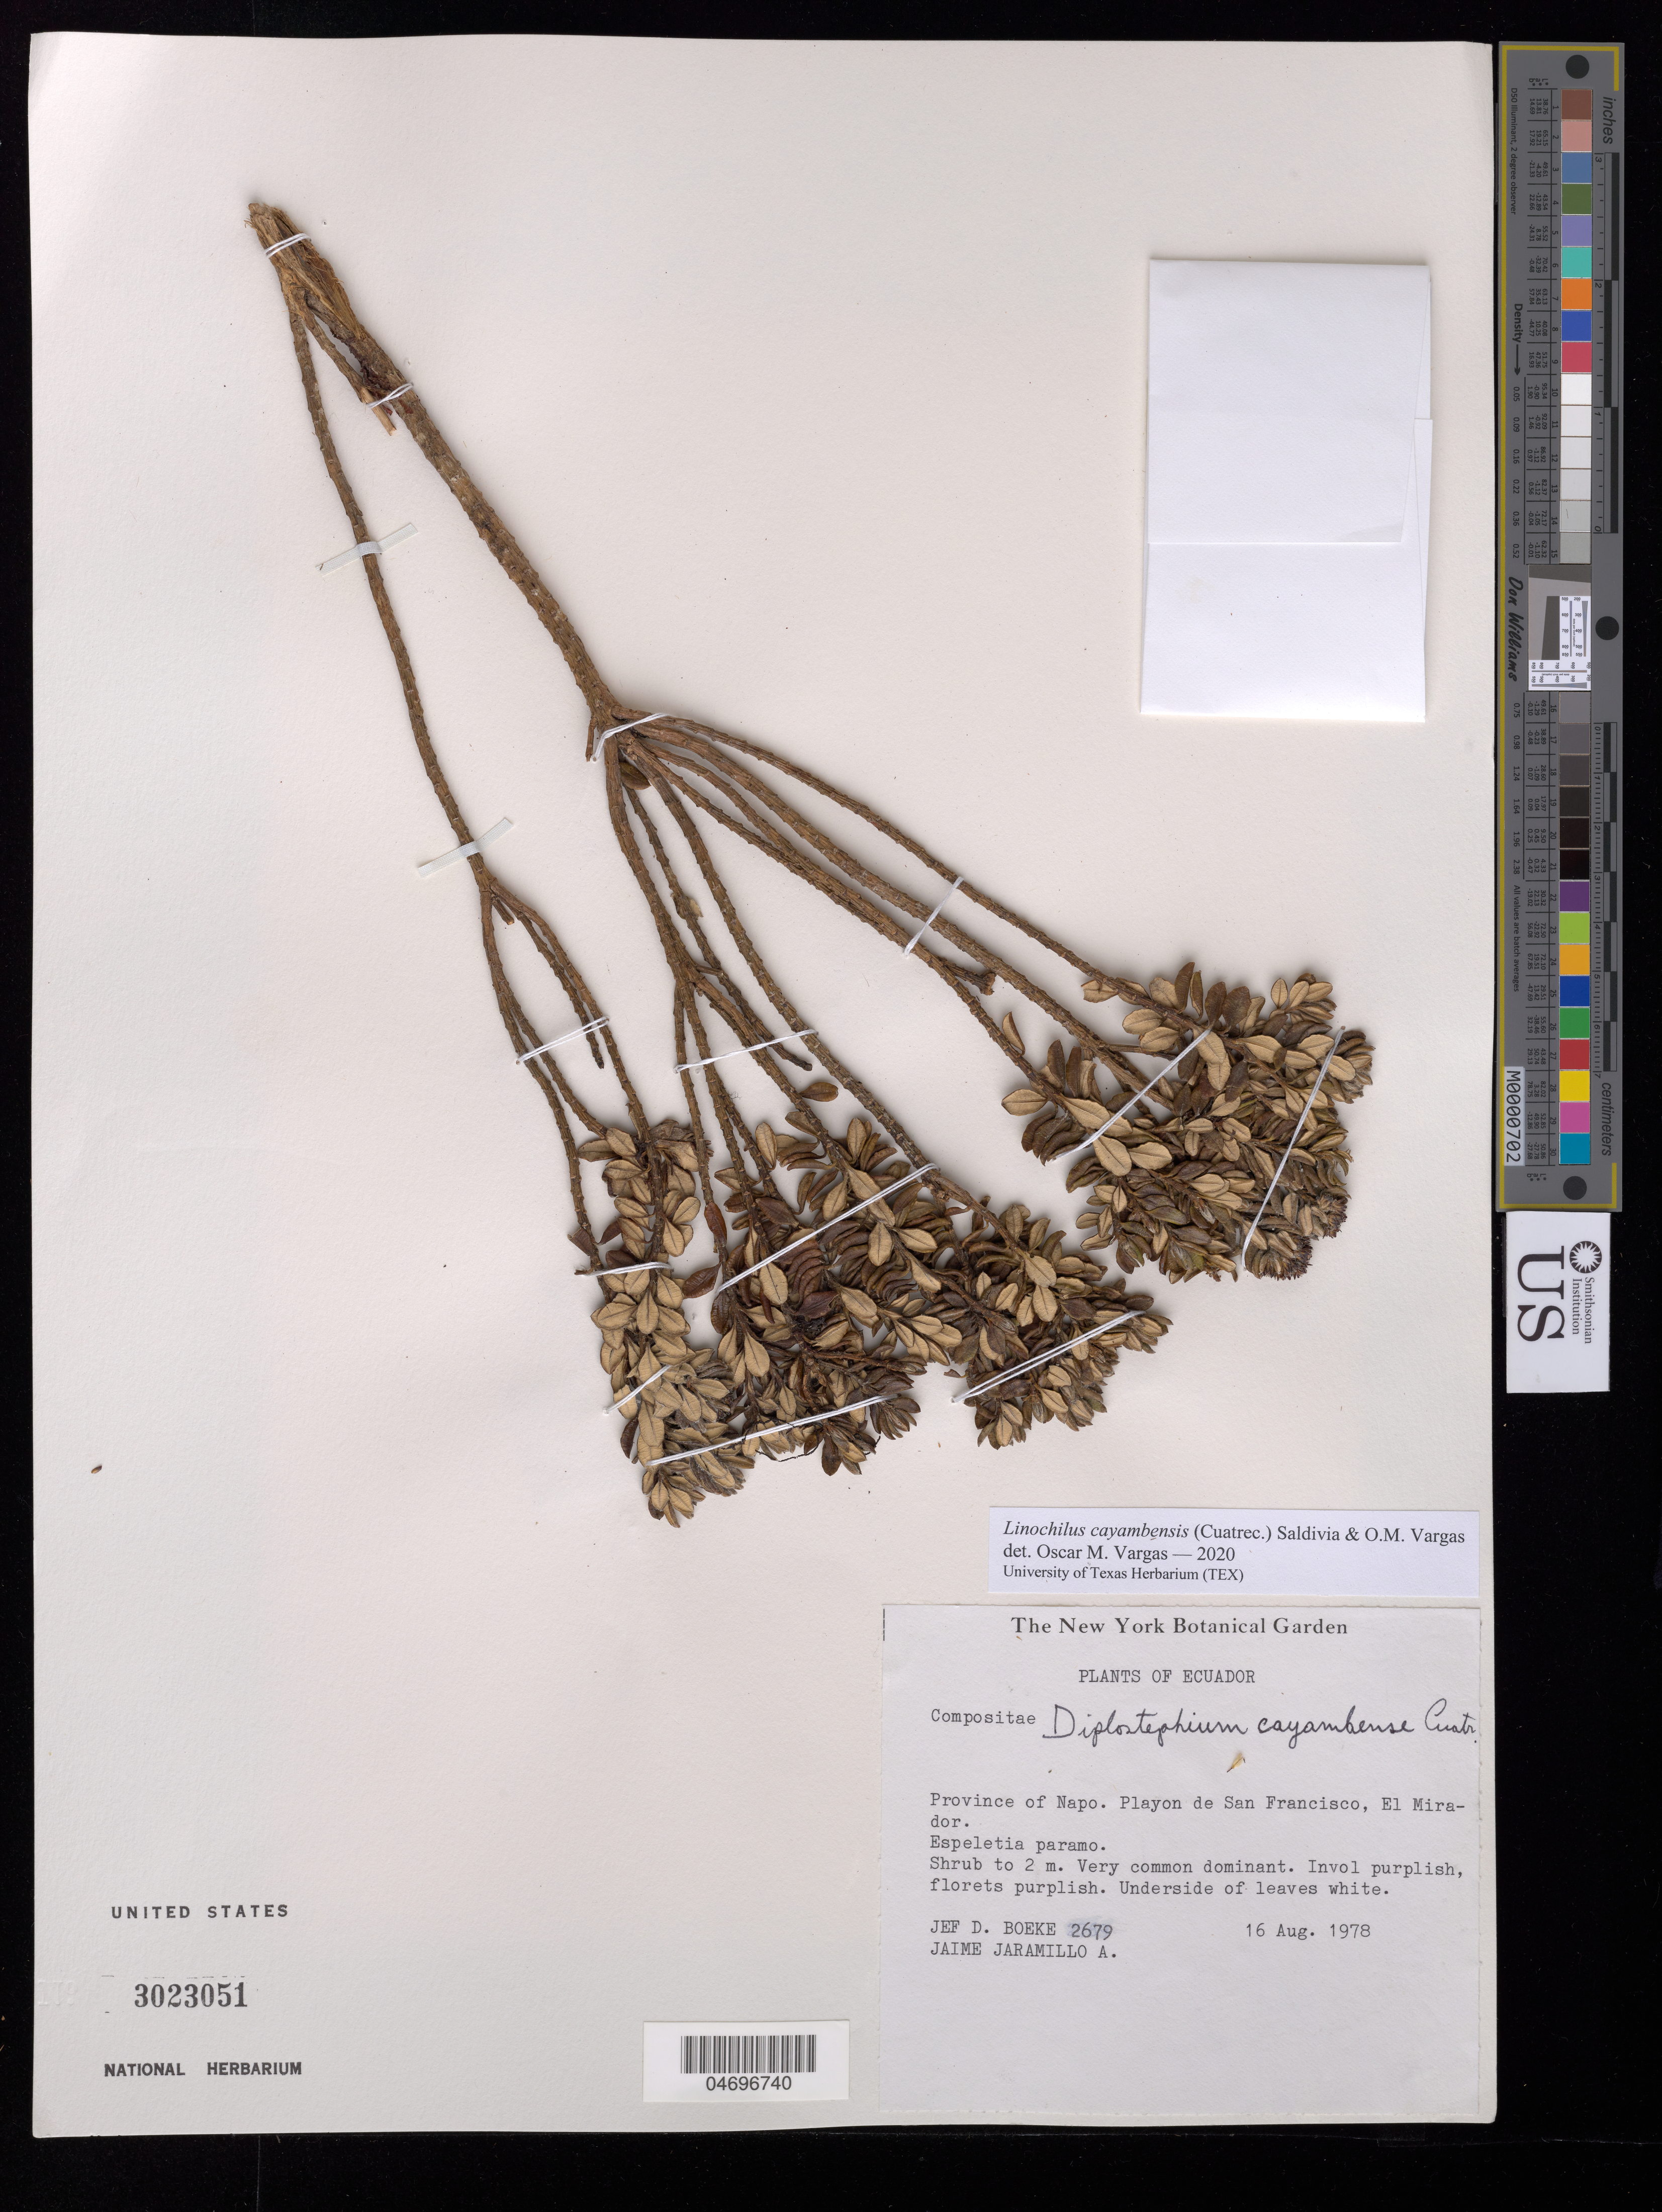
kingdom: Plantae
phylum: Tracheophyta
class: Magnoliopsida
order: Asterales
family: Asteraceae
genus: Linochilus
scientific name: Linochilus cayambensis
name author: (Cuatrec.) Saldivia & O.M. Vargas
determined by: Vargas, Oscar M.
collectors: J. D. Boeke & J. L. Jaramillo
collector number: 2679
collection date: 1978-08-16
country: Ecuador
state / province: Napo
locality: Playon de San Francisco, El Mirador. Espeletia paramo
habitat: Espeletia paramo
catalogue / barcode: US 3023051